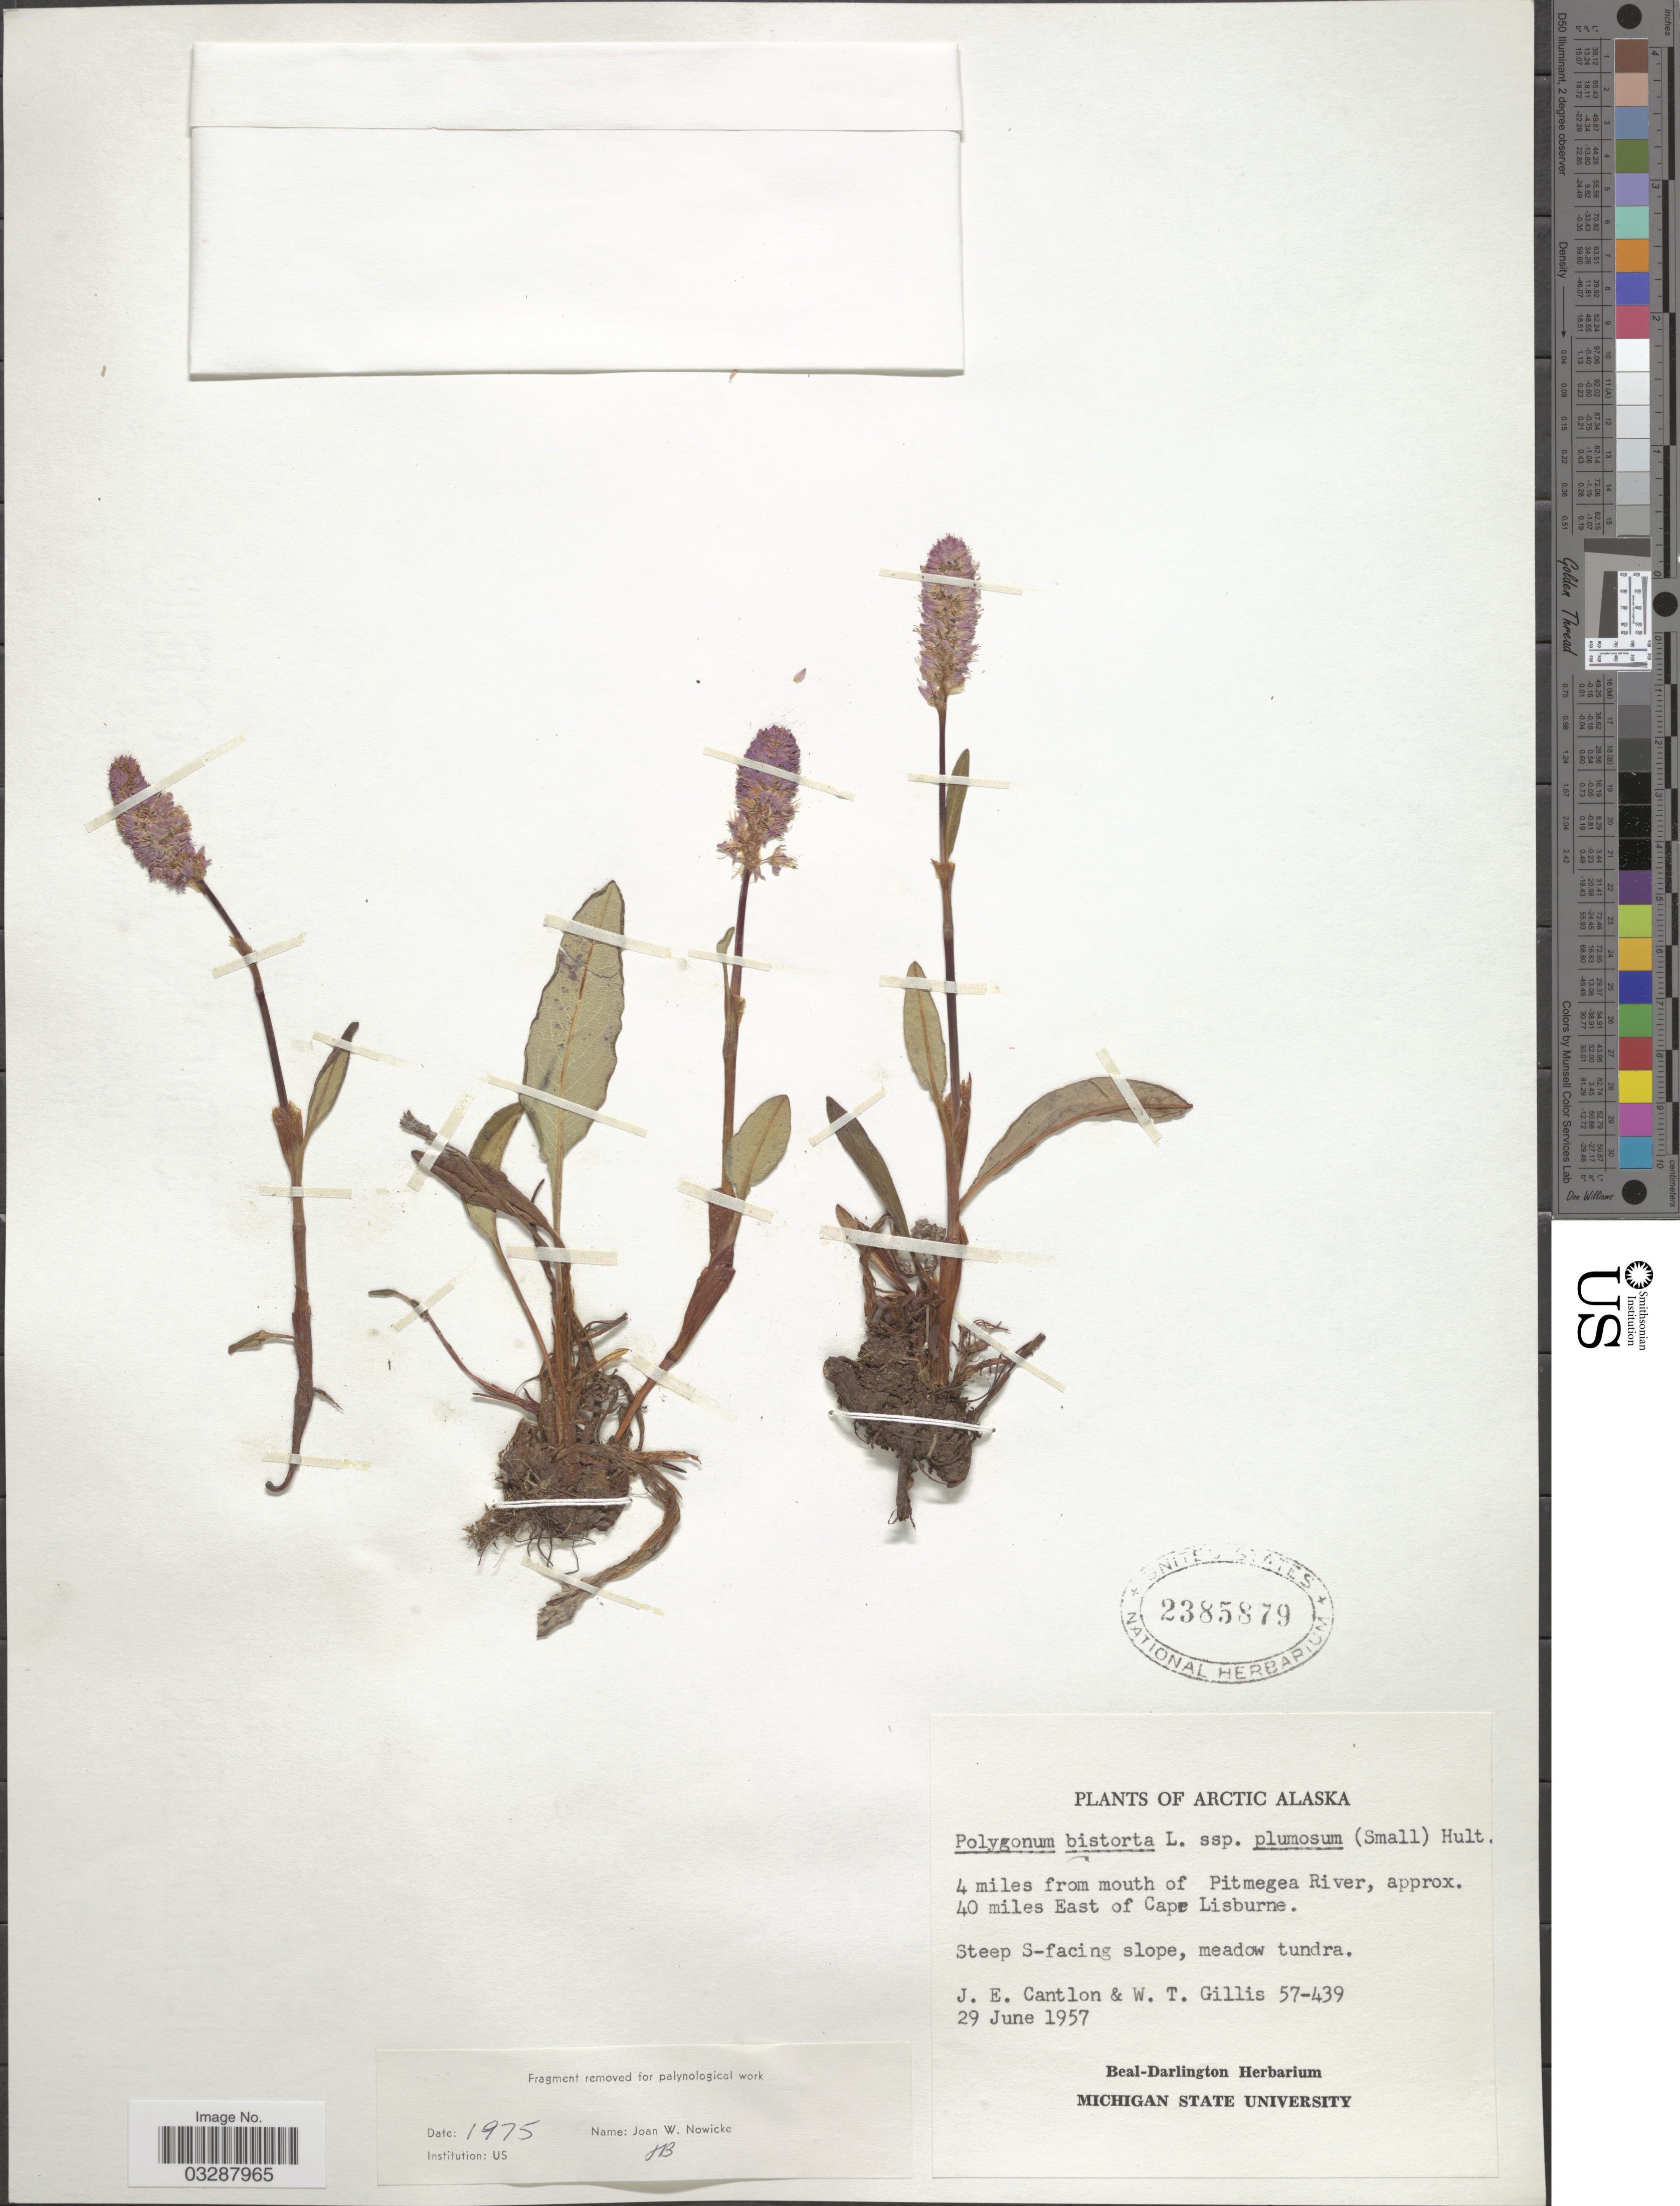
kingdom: Plantae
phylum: Tracheophyta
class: Magnoliopsida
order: Caryophyllales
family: Polygonaceae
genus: Bistorta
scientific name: Bistorta plumosa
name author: (Small) Greene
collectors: J. Cantlon & W. T. Gillis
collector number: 57-439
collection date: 1957-06-29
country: United States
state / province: Alaska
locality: Arctic Alaska, 4 miles from mouth of Pitmegea River, approx. 40 miles East of Cape Lisburne.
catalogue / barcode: US 2385879